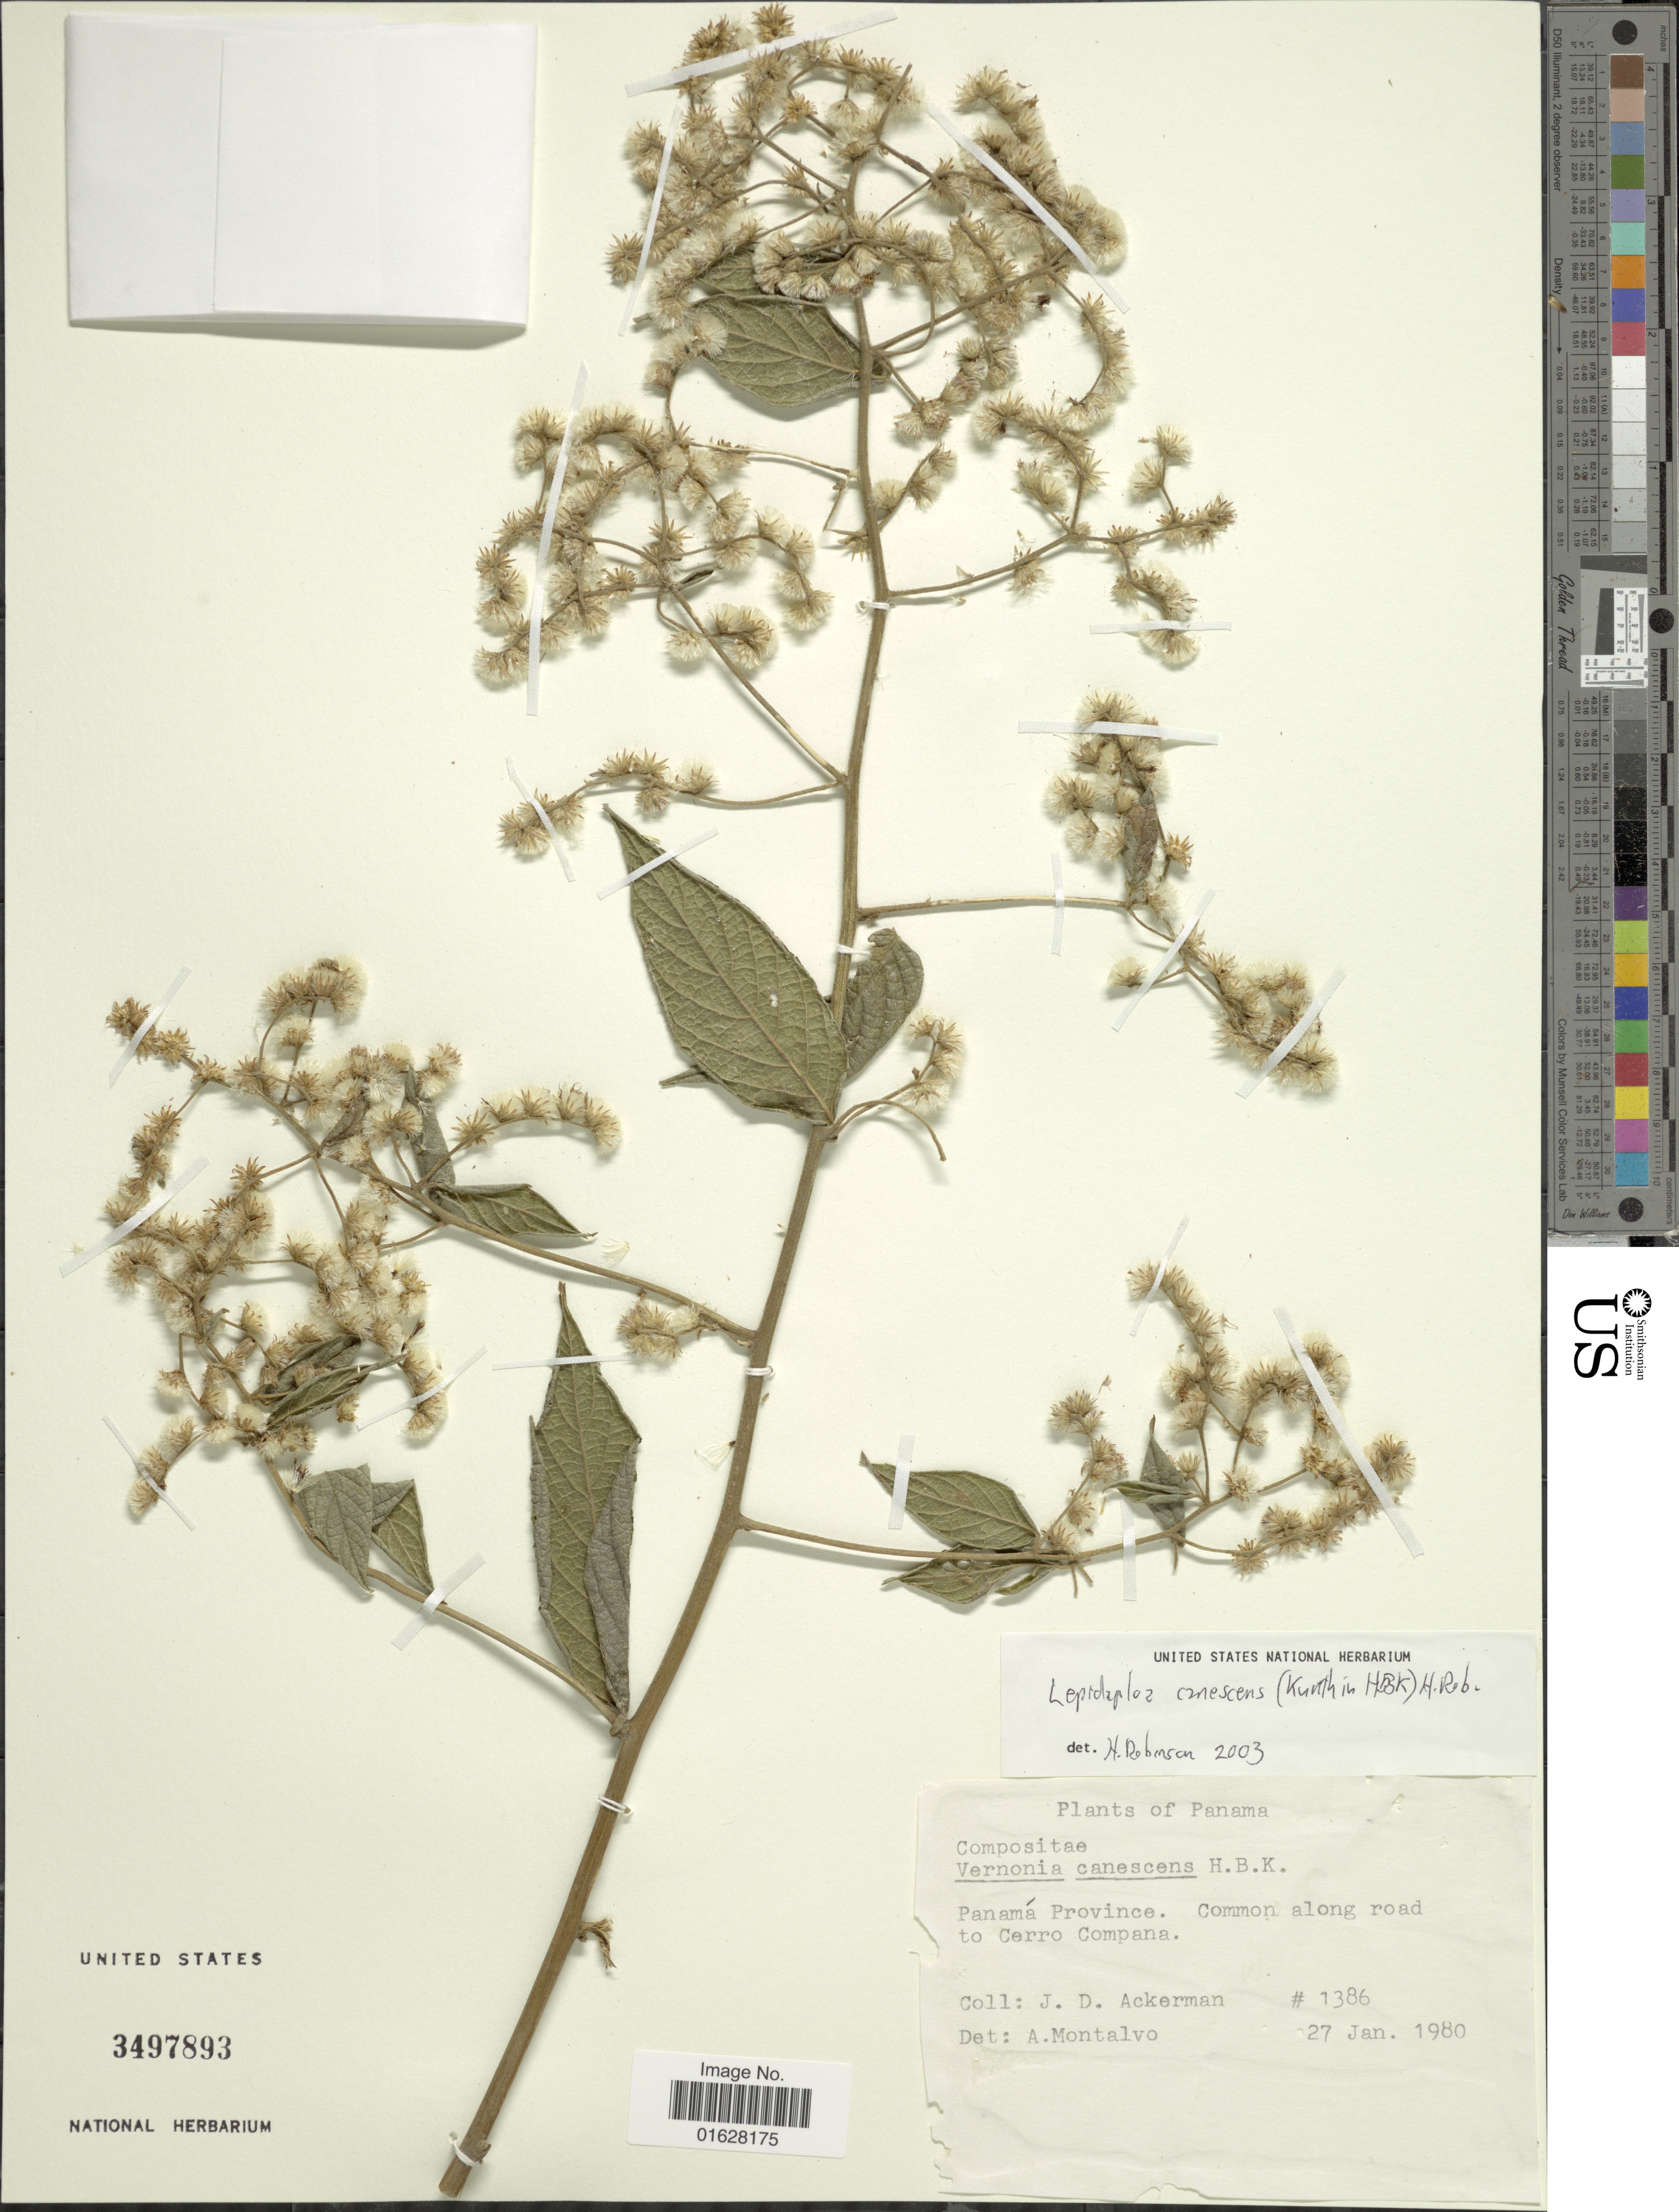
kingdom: Plantae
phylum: Tracheophyta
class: Magnoliopsida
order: Asterales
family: Asteraceae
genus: Lepidaploa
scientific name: Lepidaploa canescens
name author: (Kunth) H. Rob.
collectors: J. D. Ackerman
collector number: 1386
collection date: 1980-01-27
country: Panama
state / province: Panamá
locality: Panama Province, along road to Cerro Compana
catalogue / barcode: US 3497893